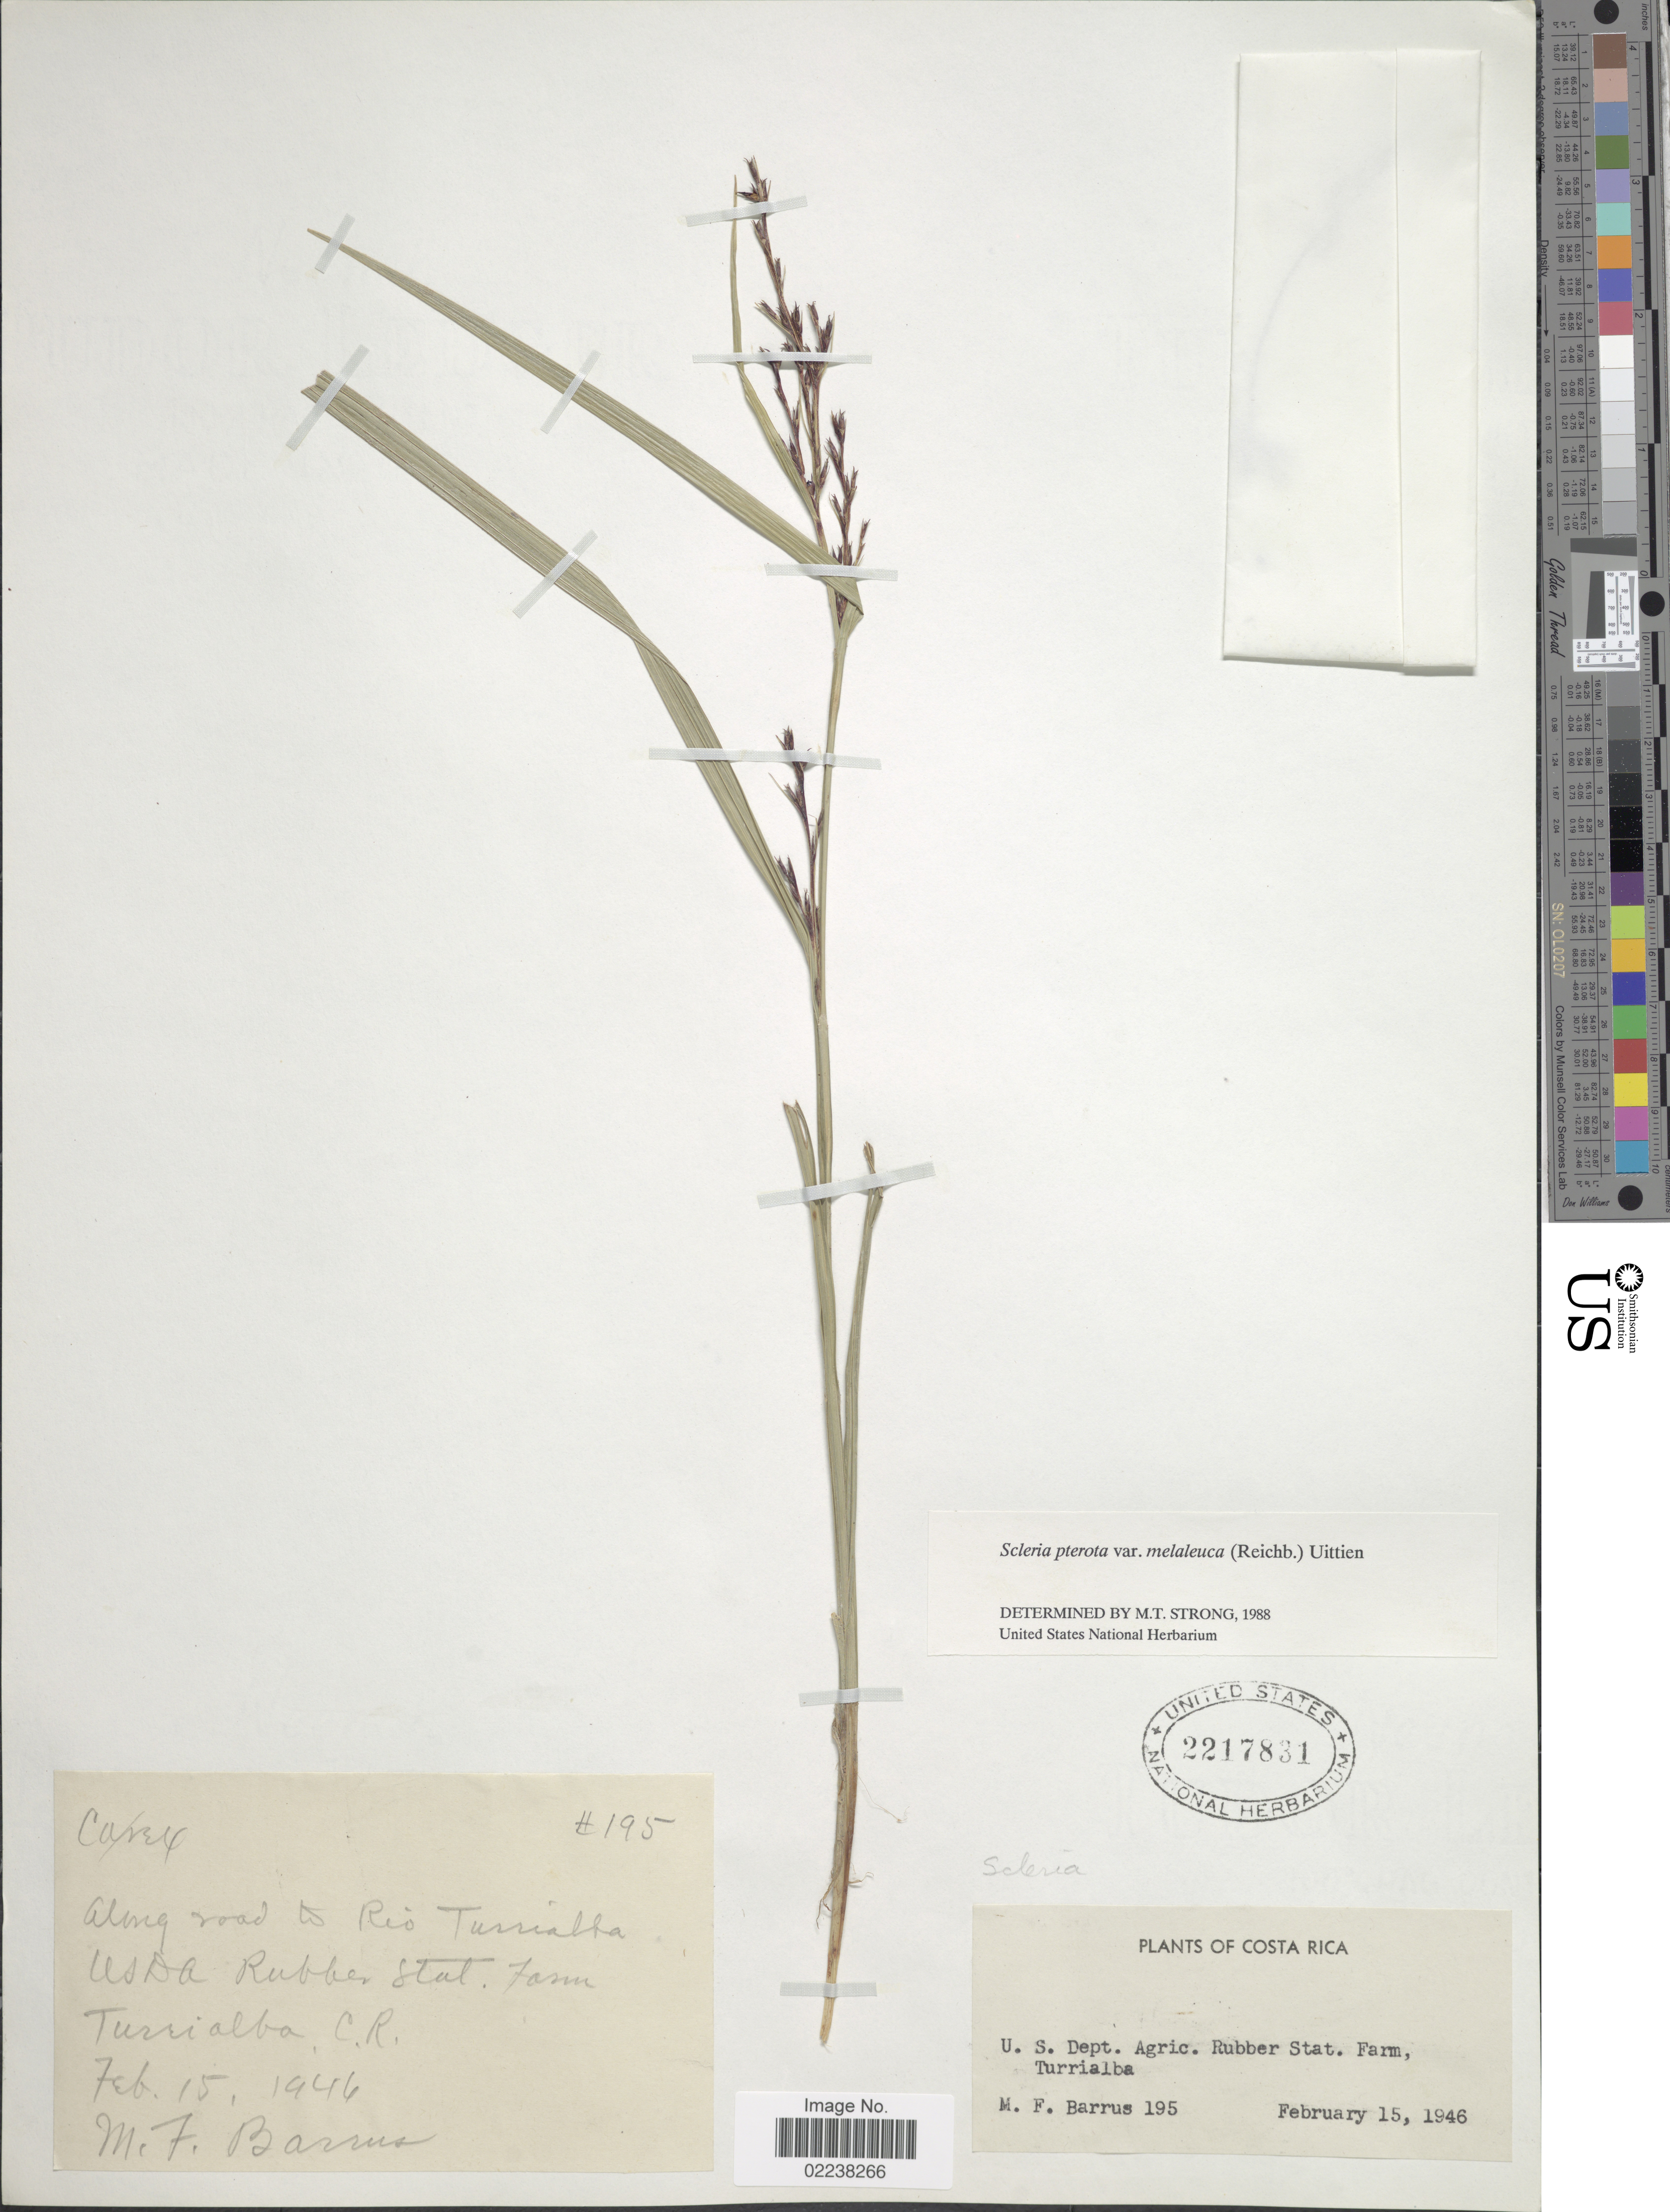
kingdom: Plantae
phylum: Tracheophyta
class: Liliopsida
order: Poales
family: Cyperaceae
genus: Scleria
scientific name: Scleria gaertneri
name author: Raddi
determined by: Strong, Mark T., (BOT), Smithsonian Institution - National Museum of Natural History (UNITED STATES)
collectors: M. Barrus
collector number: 195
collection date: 1946-02-15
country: Costa Rica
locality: Along road to Rio Turrialba, U.S. Dept. Agric. Rubber Stat. Farm, Turrialba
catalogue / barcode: US 2217831